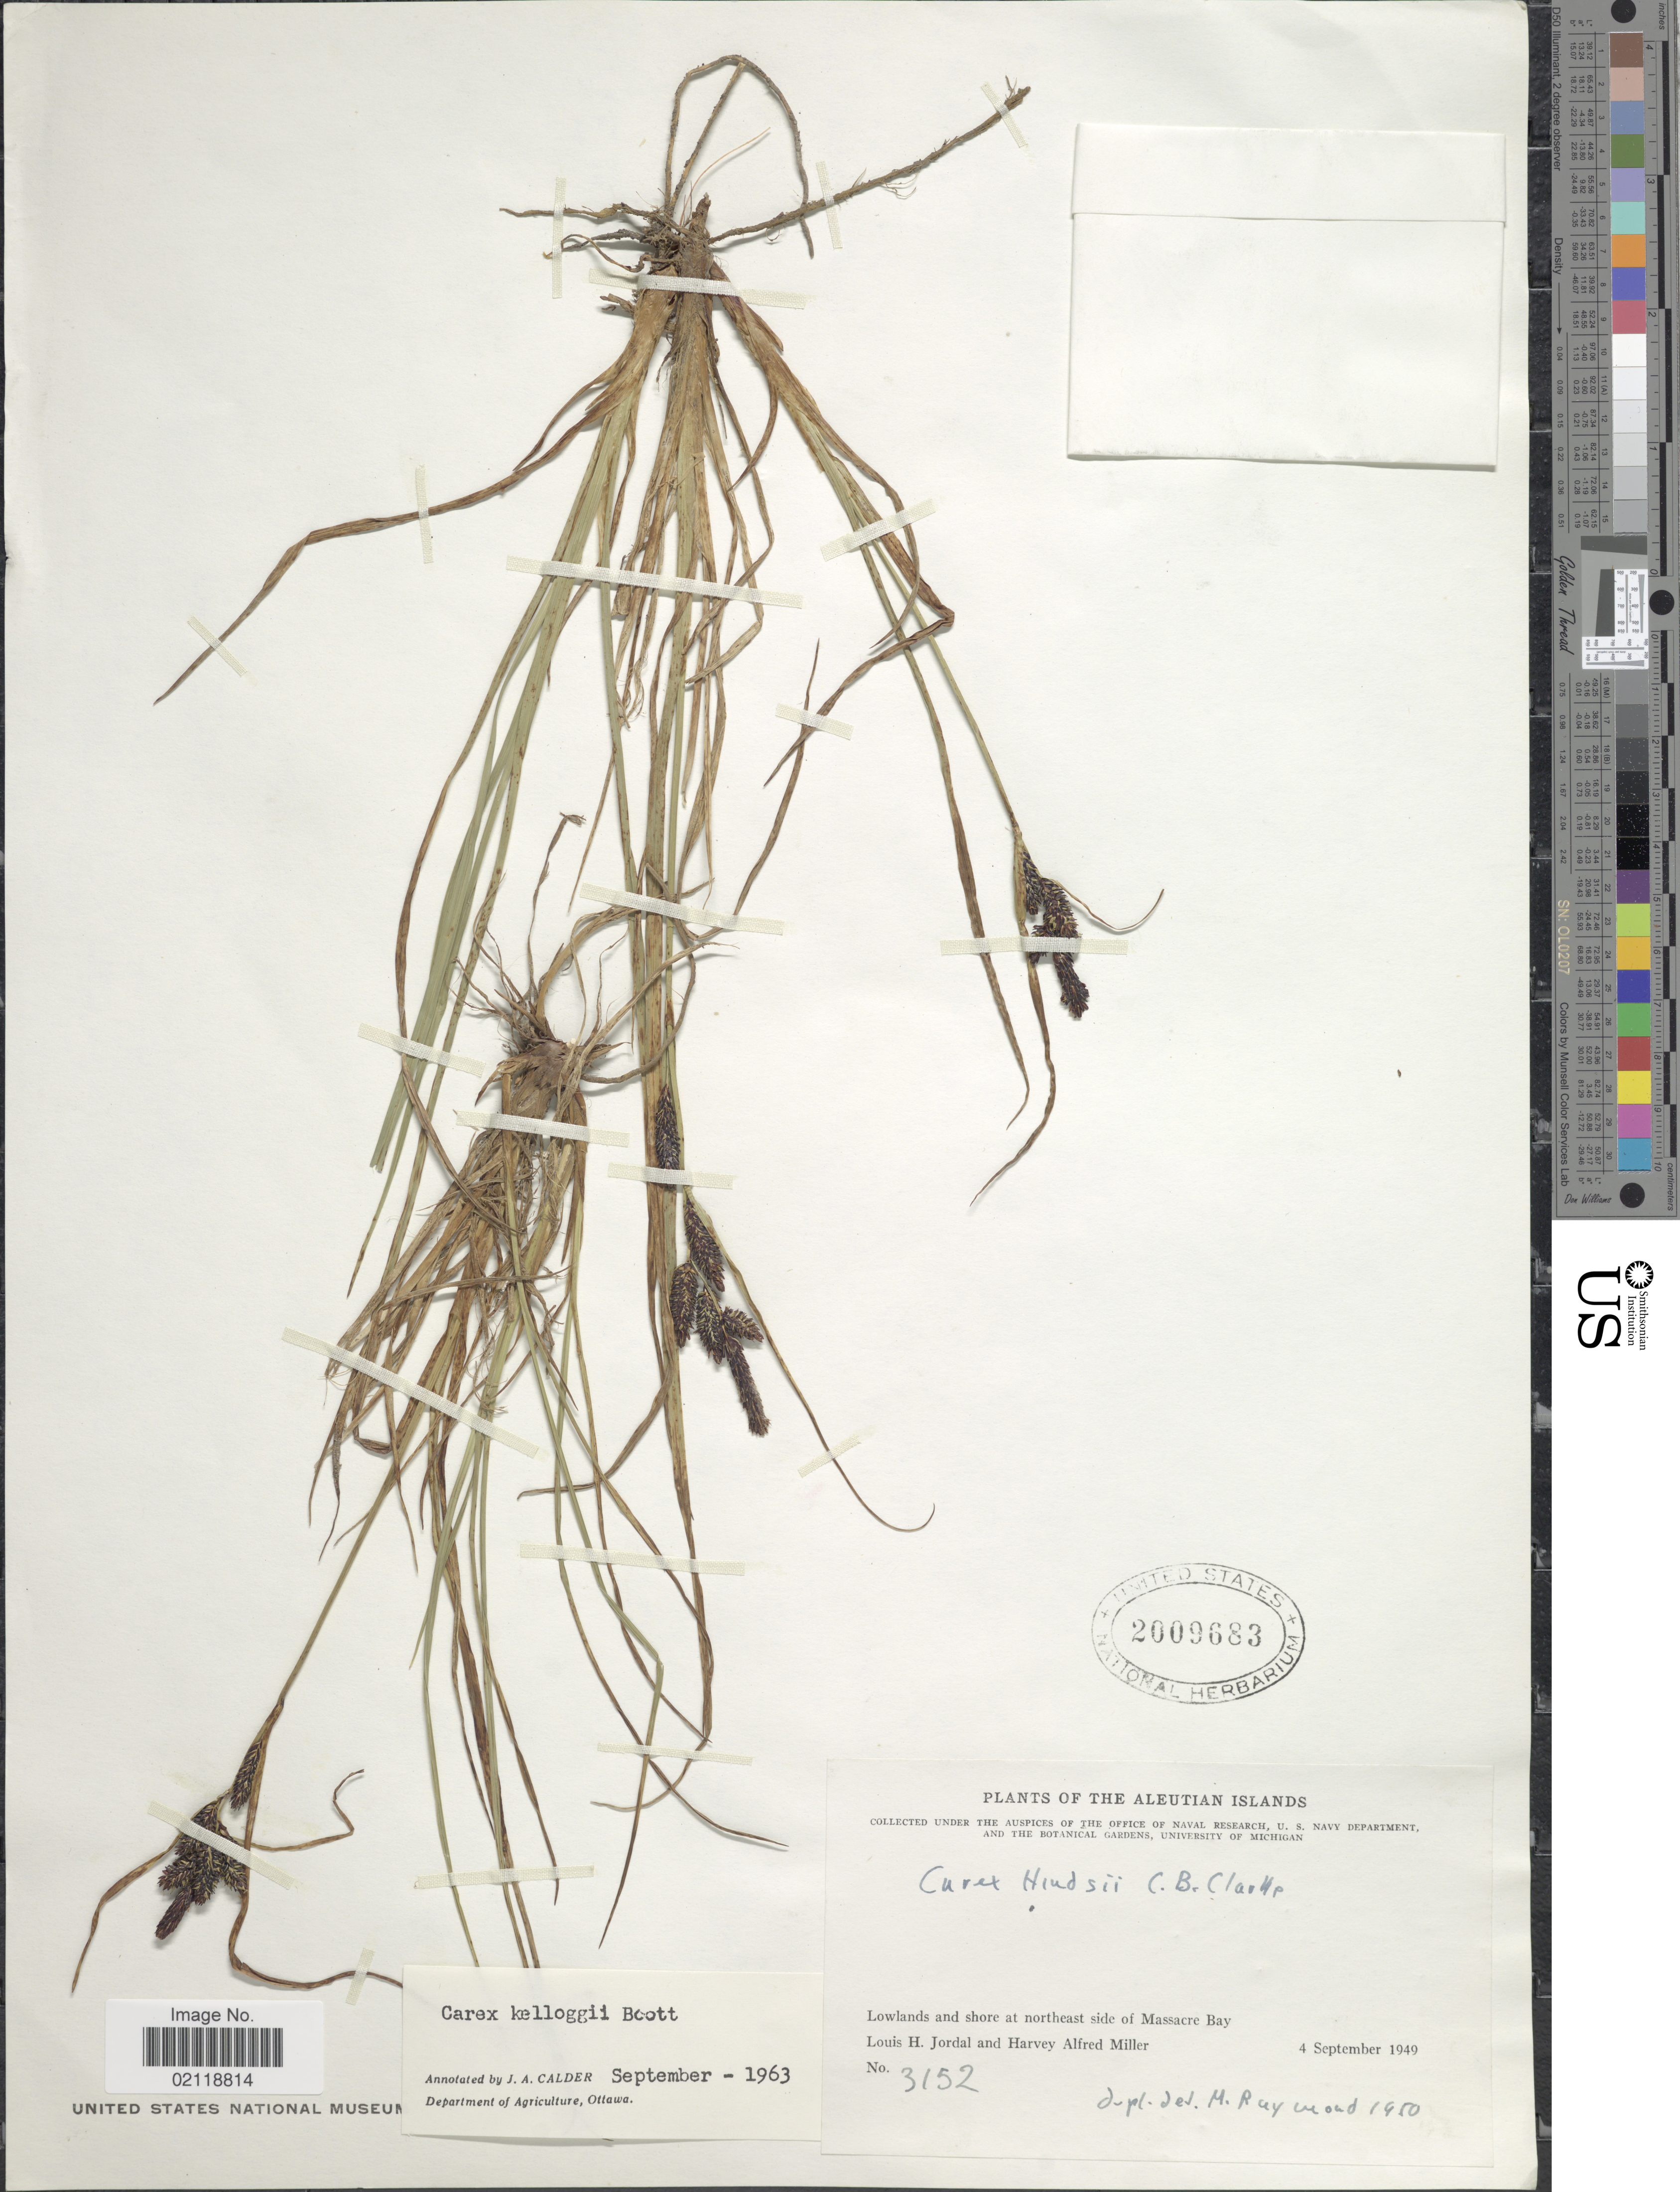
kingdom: Plantae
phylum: Tracheophyta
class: Liliopsida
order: Poales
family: Cyperaceae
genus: Carex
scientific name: Carex kelloggii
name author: W. Boott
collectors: L. Jordal & H. A. Miller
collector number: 3152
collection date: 1949-09-04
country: United States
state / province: Alaska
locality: The Aleutian Islands, lowlands and shore at northeast side of Massacre Bay.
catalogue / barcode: US 2009683